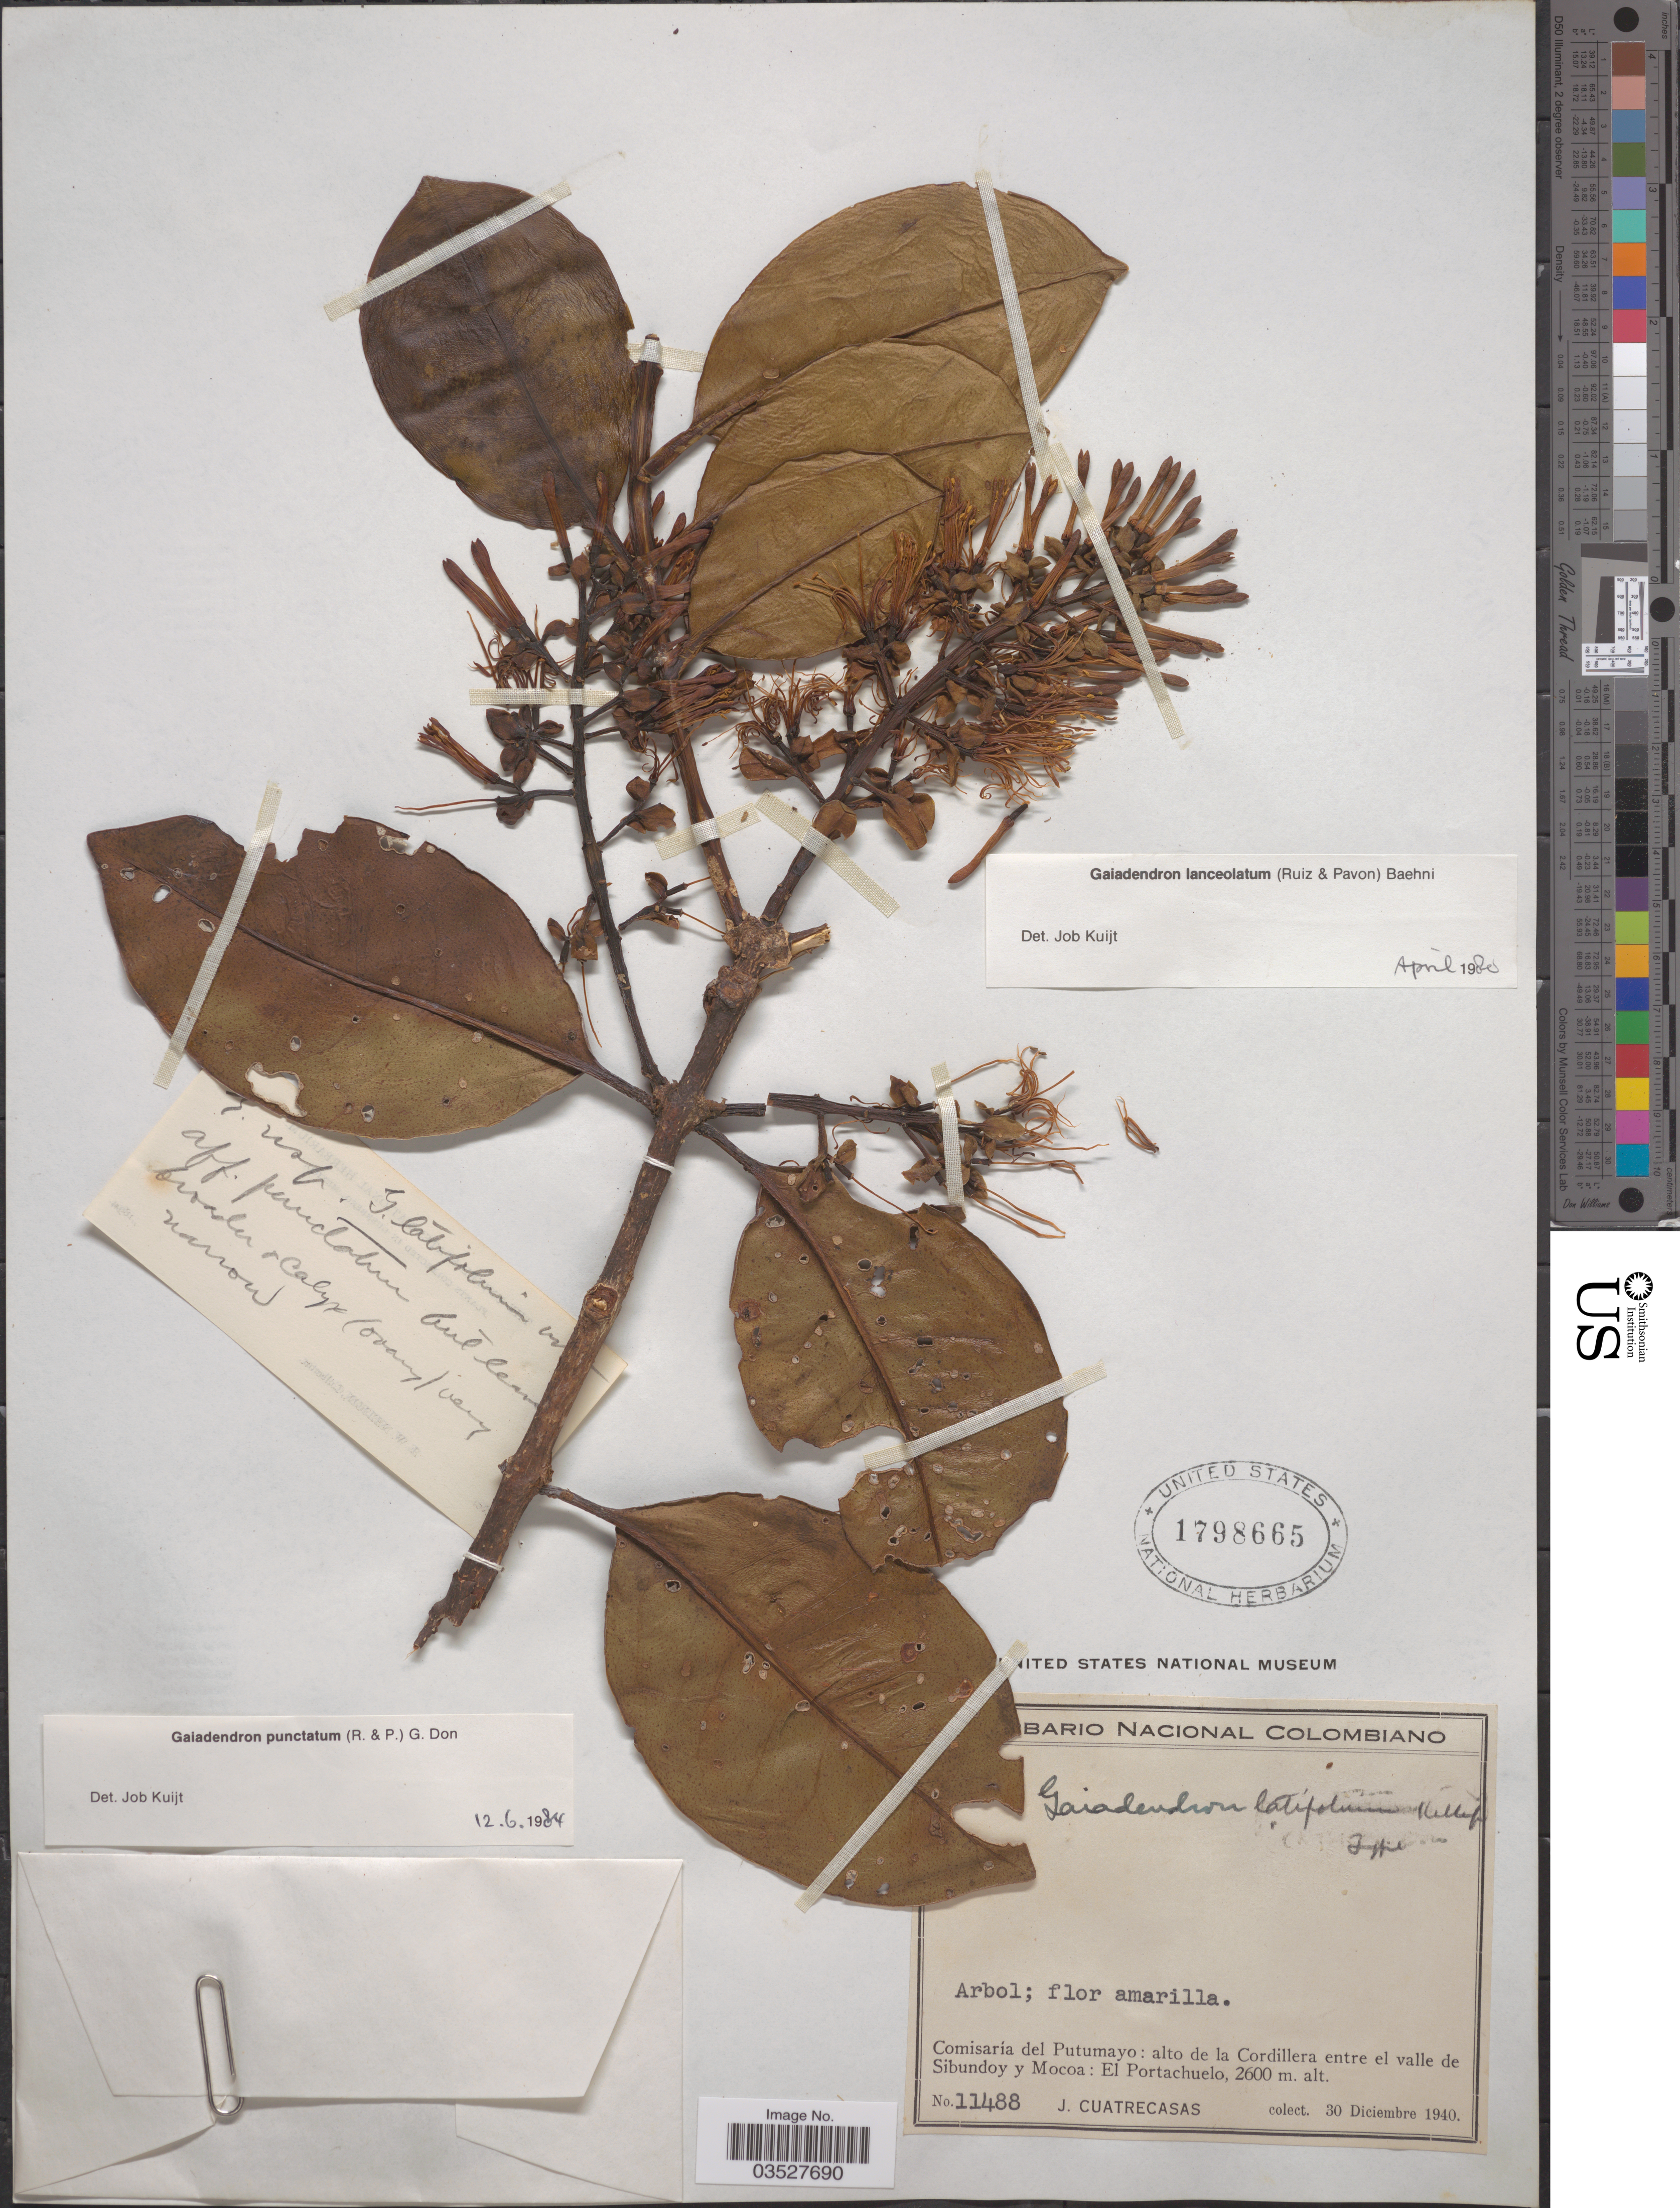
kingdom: Plantae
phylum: Tracheophyta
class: Magnoliopsida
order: Santalales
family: Loranthaceae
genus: Gaiadendron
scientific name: Gaiadendron punctatum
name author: (Ruiz & Pav.) G. Don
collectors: J. Cuatrecasas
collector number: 11488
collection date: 1940-12-30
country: Colombia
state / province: Putumayo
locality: Comisaría del Putumayo: alto de la Cordillera entre el valle de Sibundoy y Mocoa: El Portachuelo.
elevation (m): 2600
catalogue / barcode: US 1798665